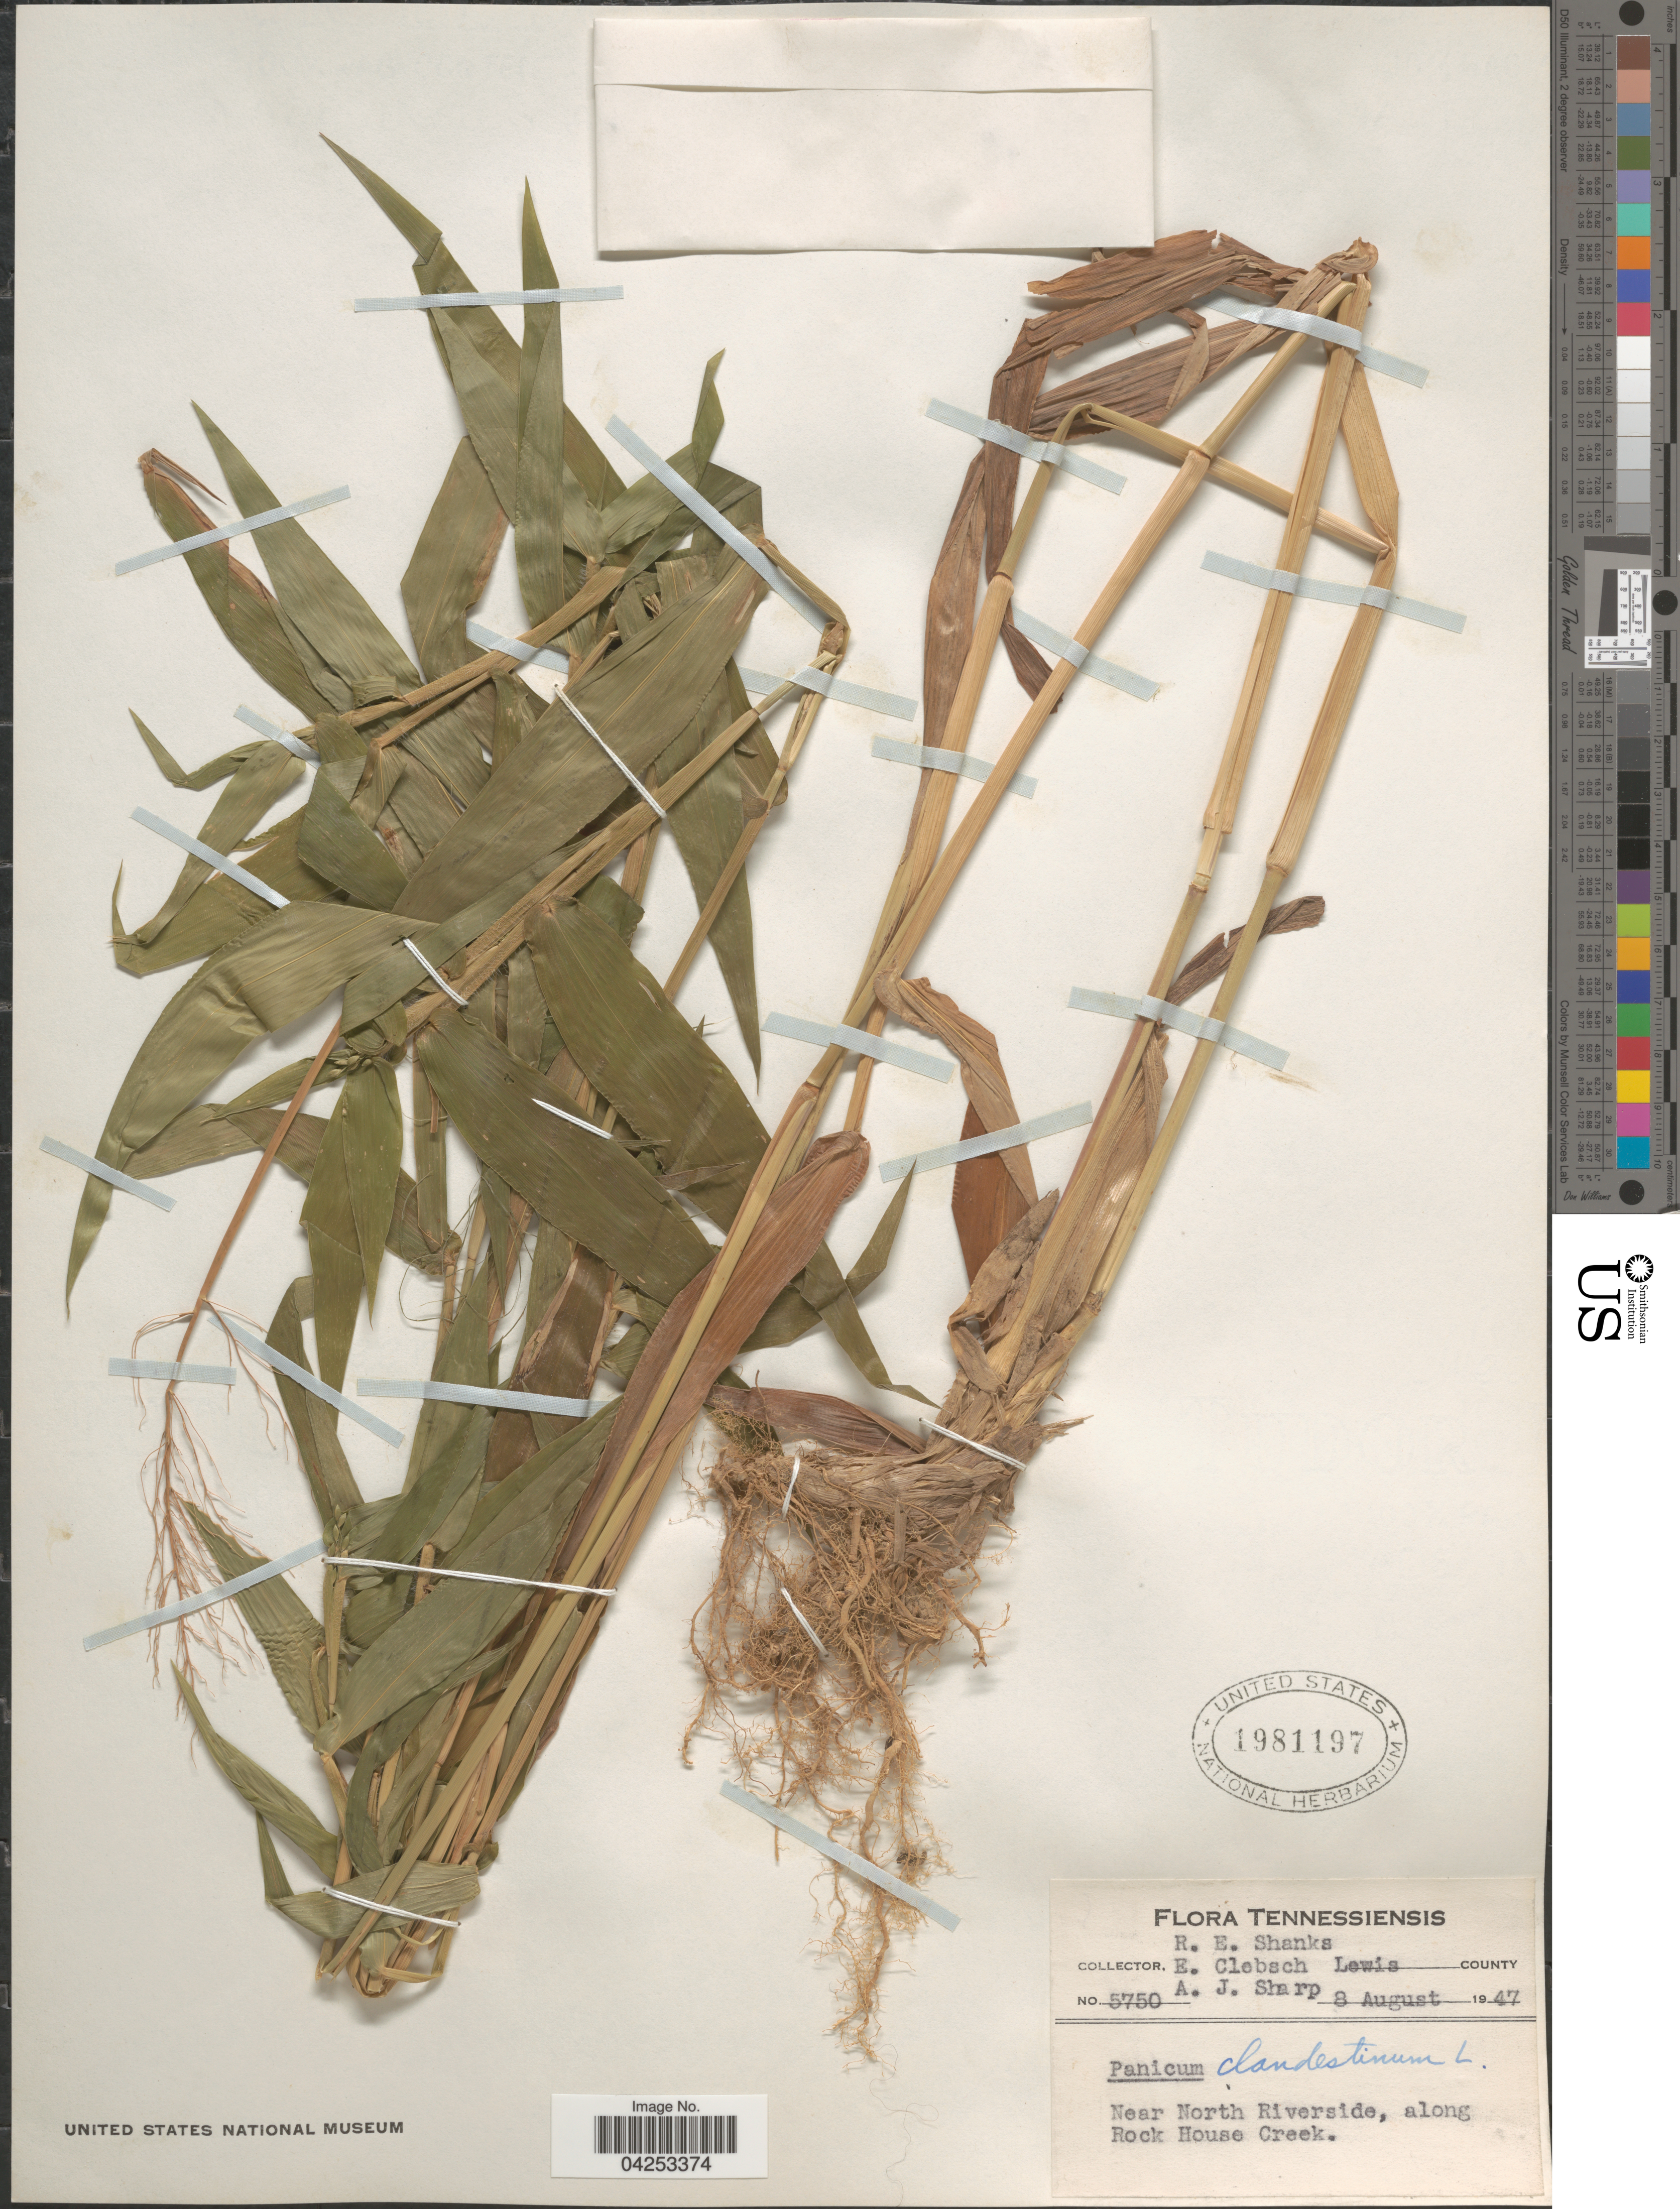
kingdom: Plantae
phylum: Tracheophyta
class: Liliopsida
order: Poales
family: Poaceae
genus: Dichanthelium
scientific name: Dichanthelium clandestinum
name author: (L.) Gould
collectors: R. Shanks, E. Clebsch & A. J. Sharp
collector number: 5750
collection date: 1947-08-08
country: United States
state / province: Tennessee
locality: Lewis County. Near North Riverside, along Rock House Creek.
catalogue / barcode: US 1981197